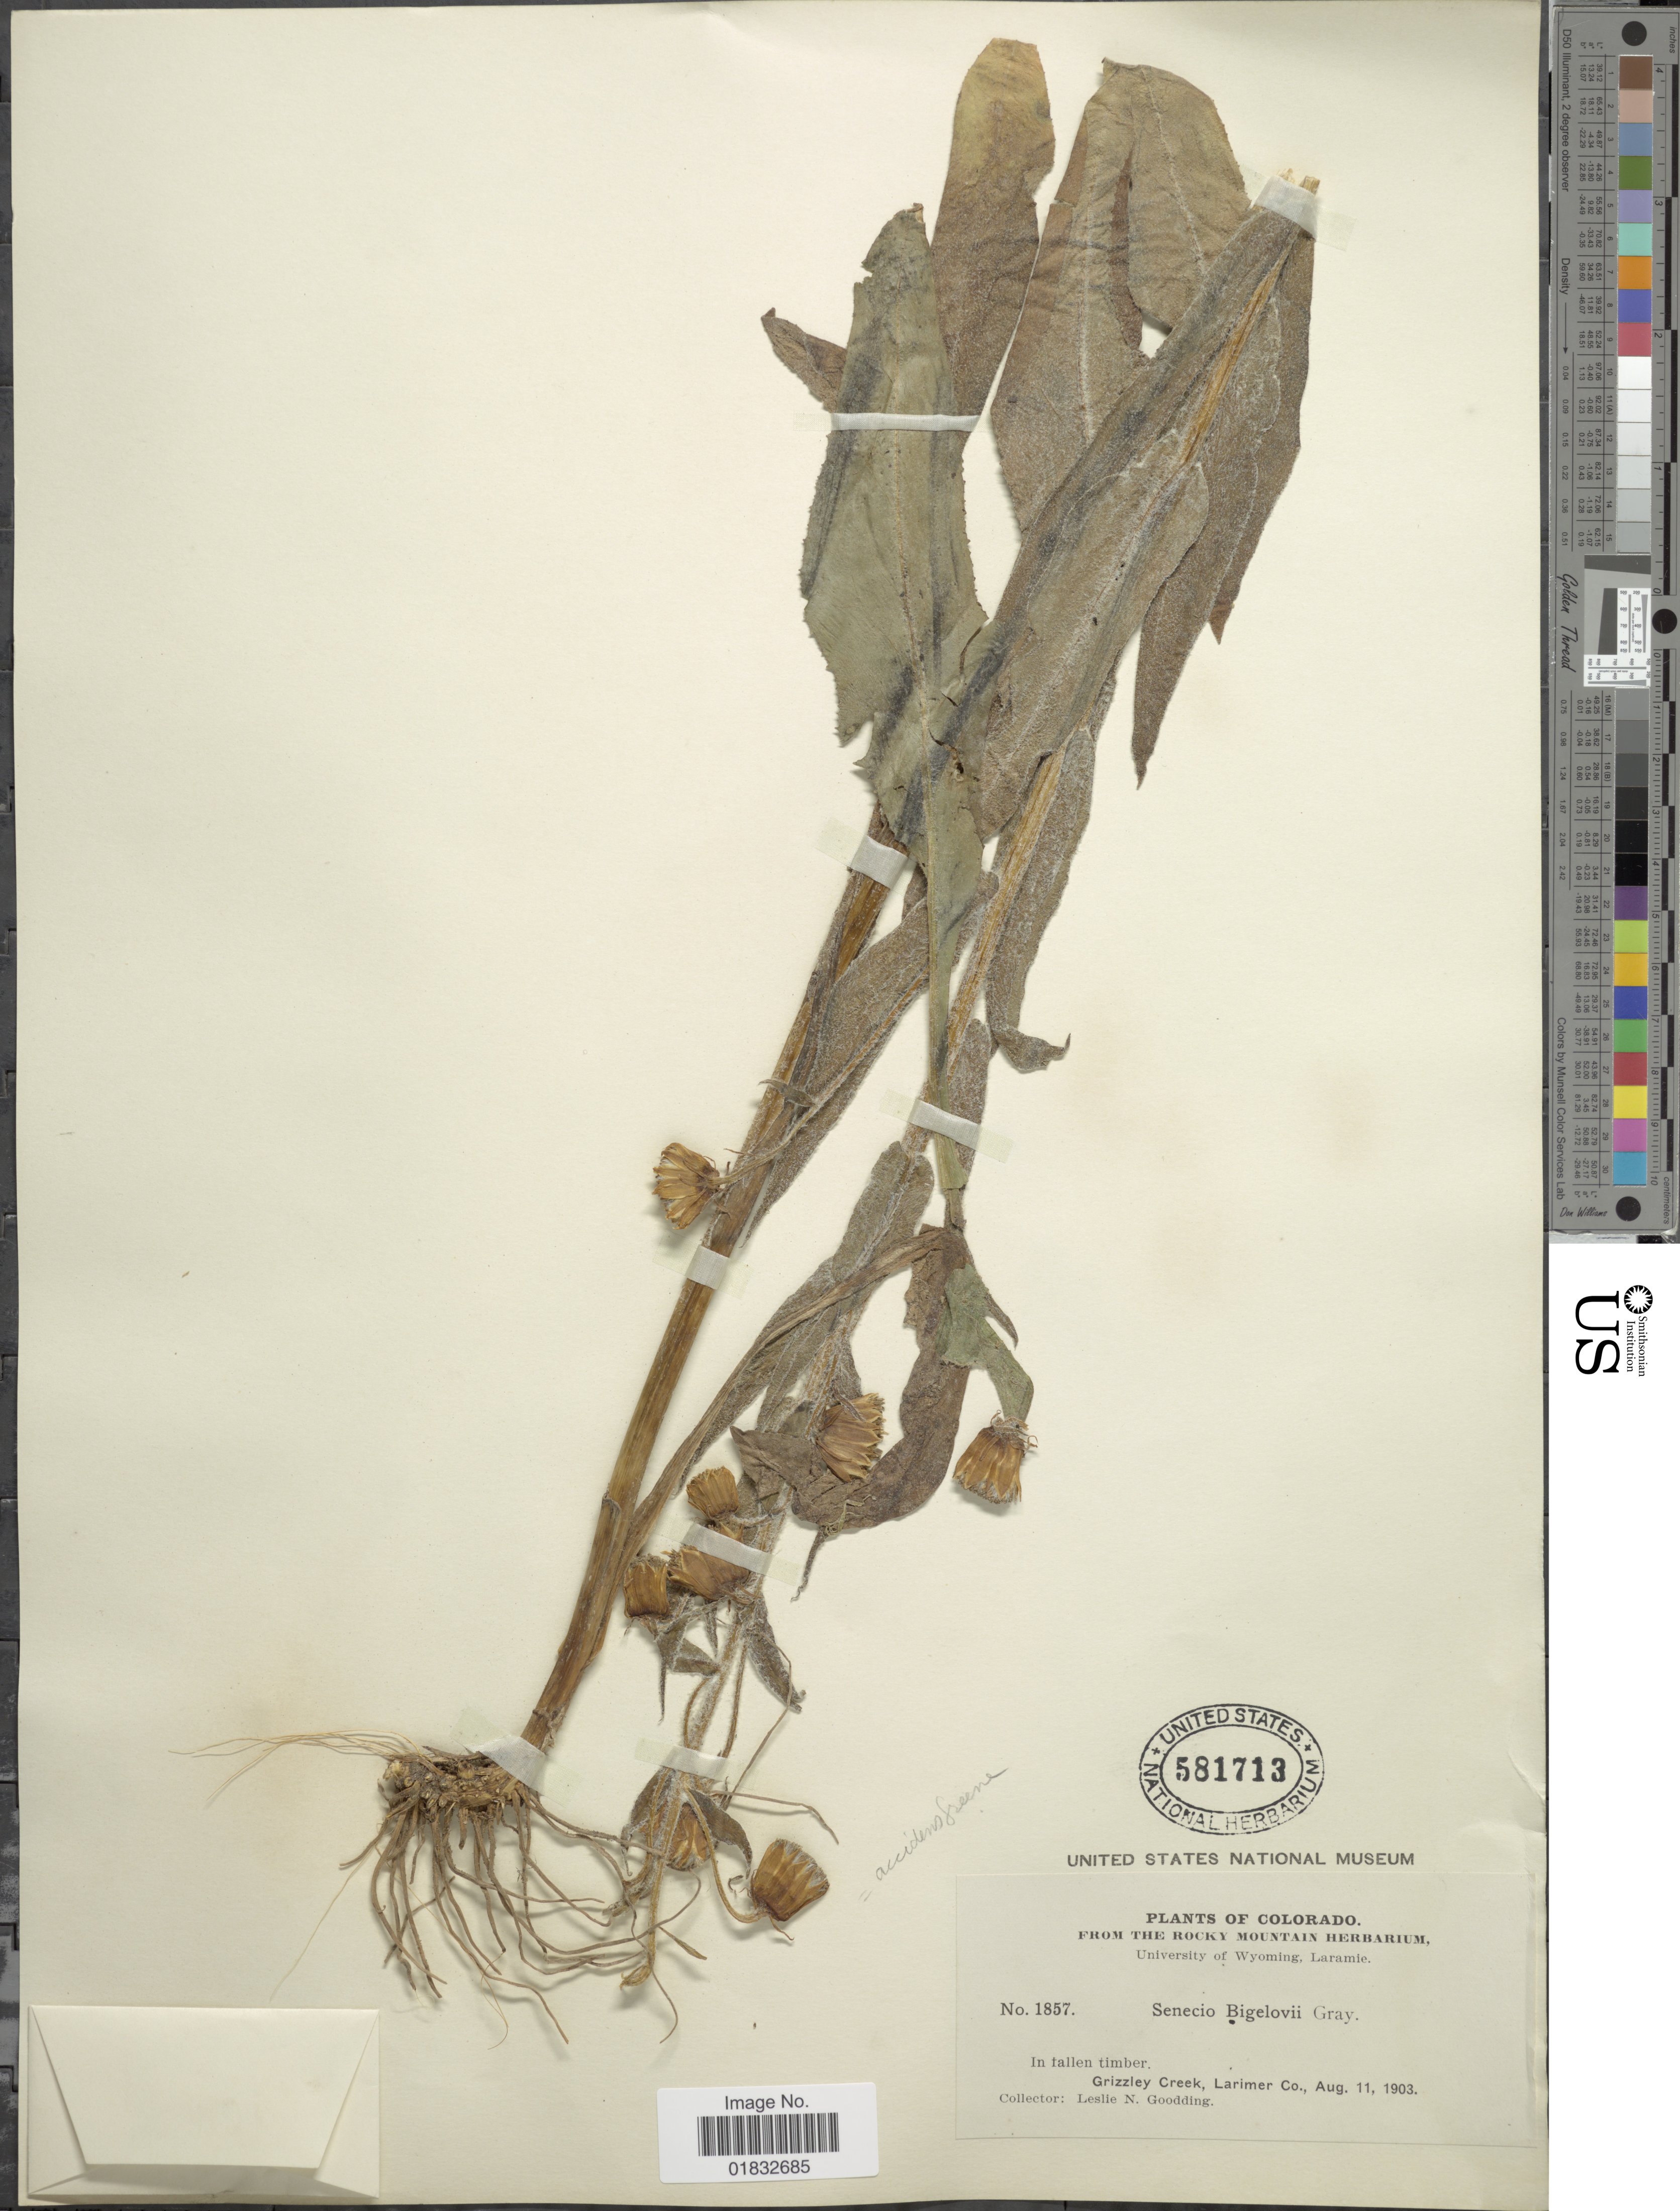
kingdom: Plantae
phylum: Tracheophyta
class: Magnoliopsida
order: Asterales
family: Asteraceae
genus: Senecio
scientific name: Senecio bigelovii var. hallii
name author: A. Gray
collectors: L. N. Goodding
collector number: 1857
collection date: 1903-08-11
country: United States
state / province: Colorado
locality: In tallen timber, Grizzley Creek, Larimer Co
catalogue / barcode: US 581713